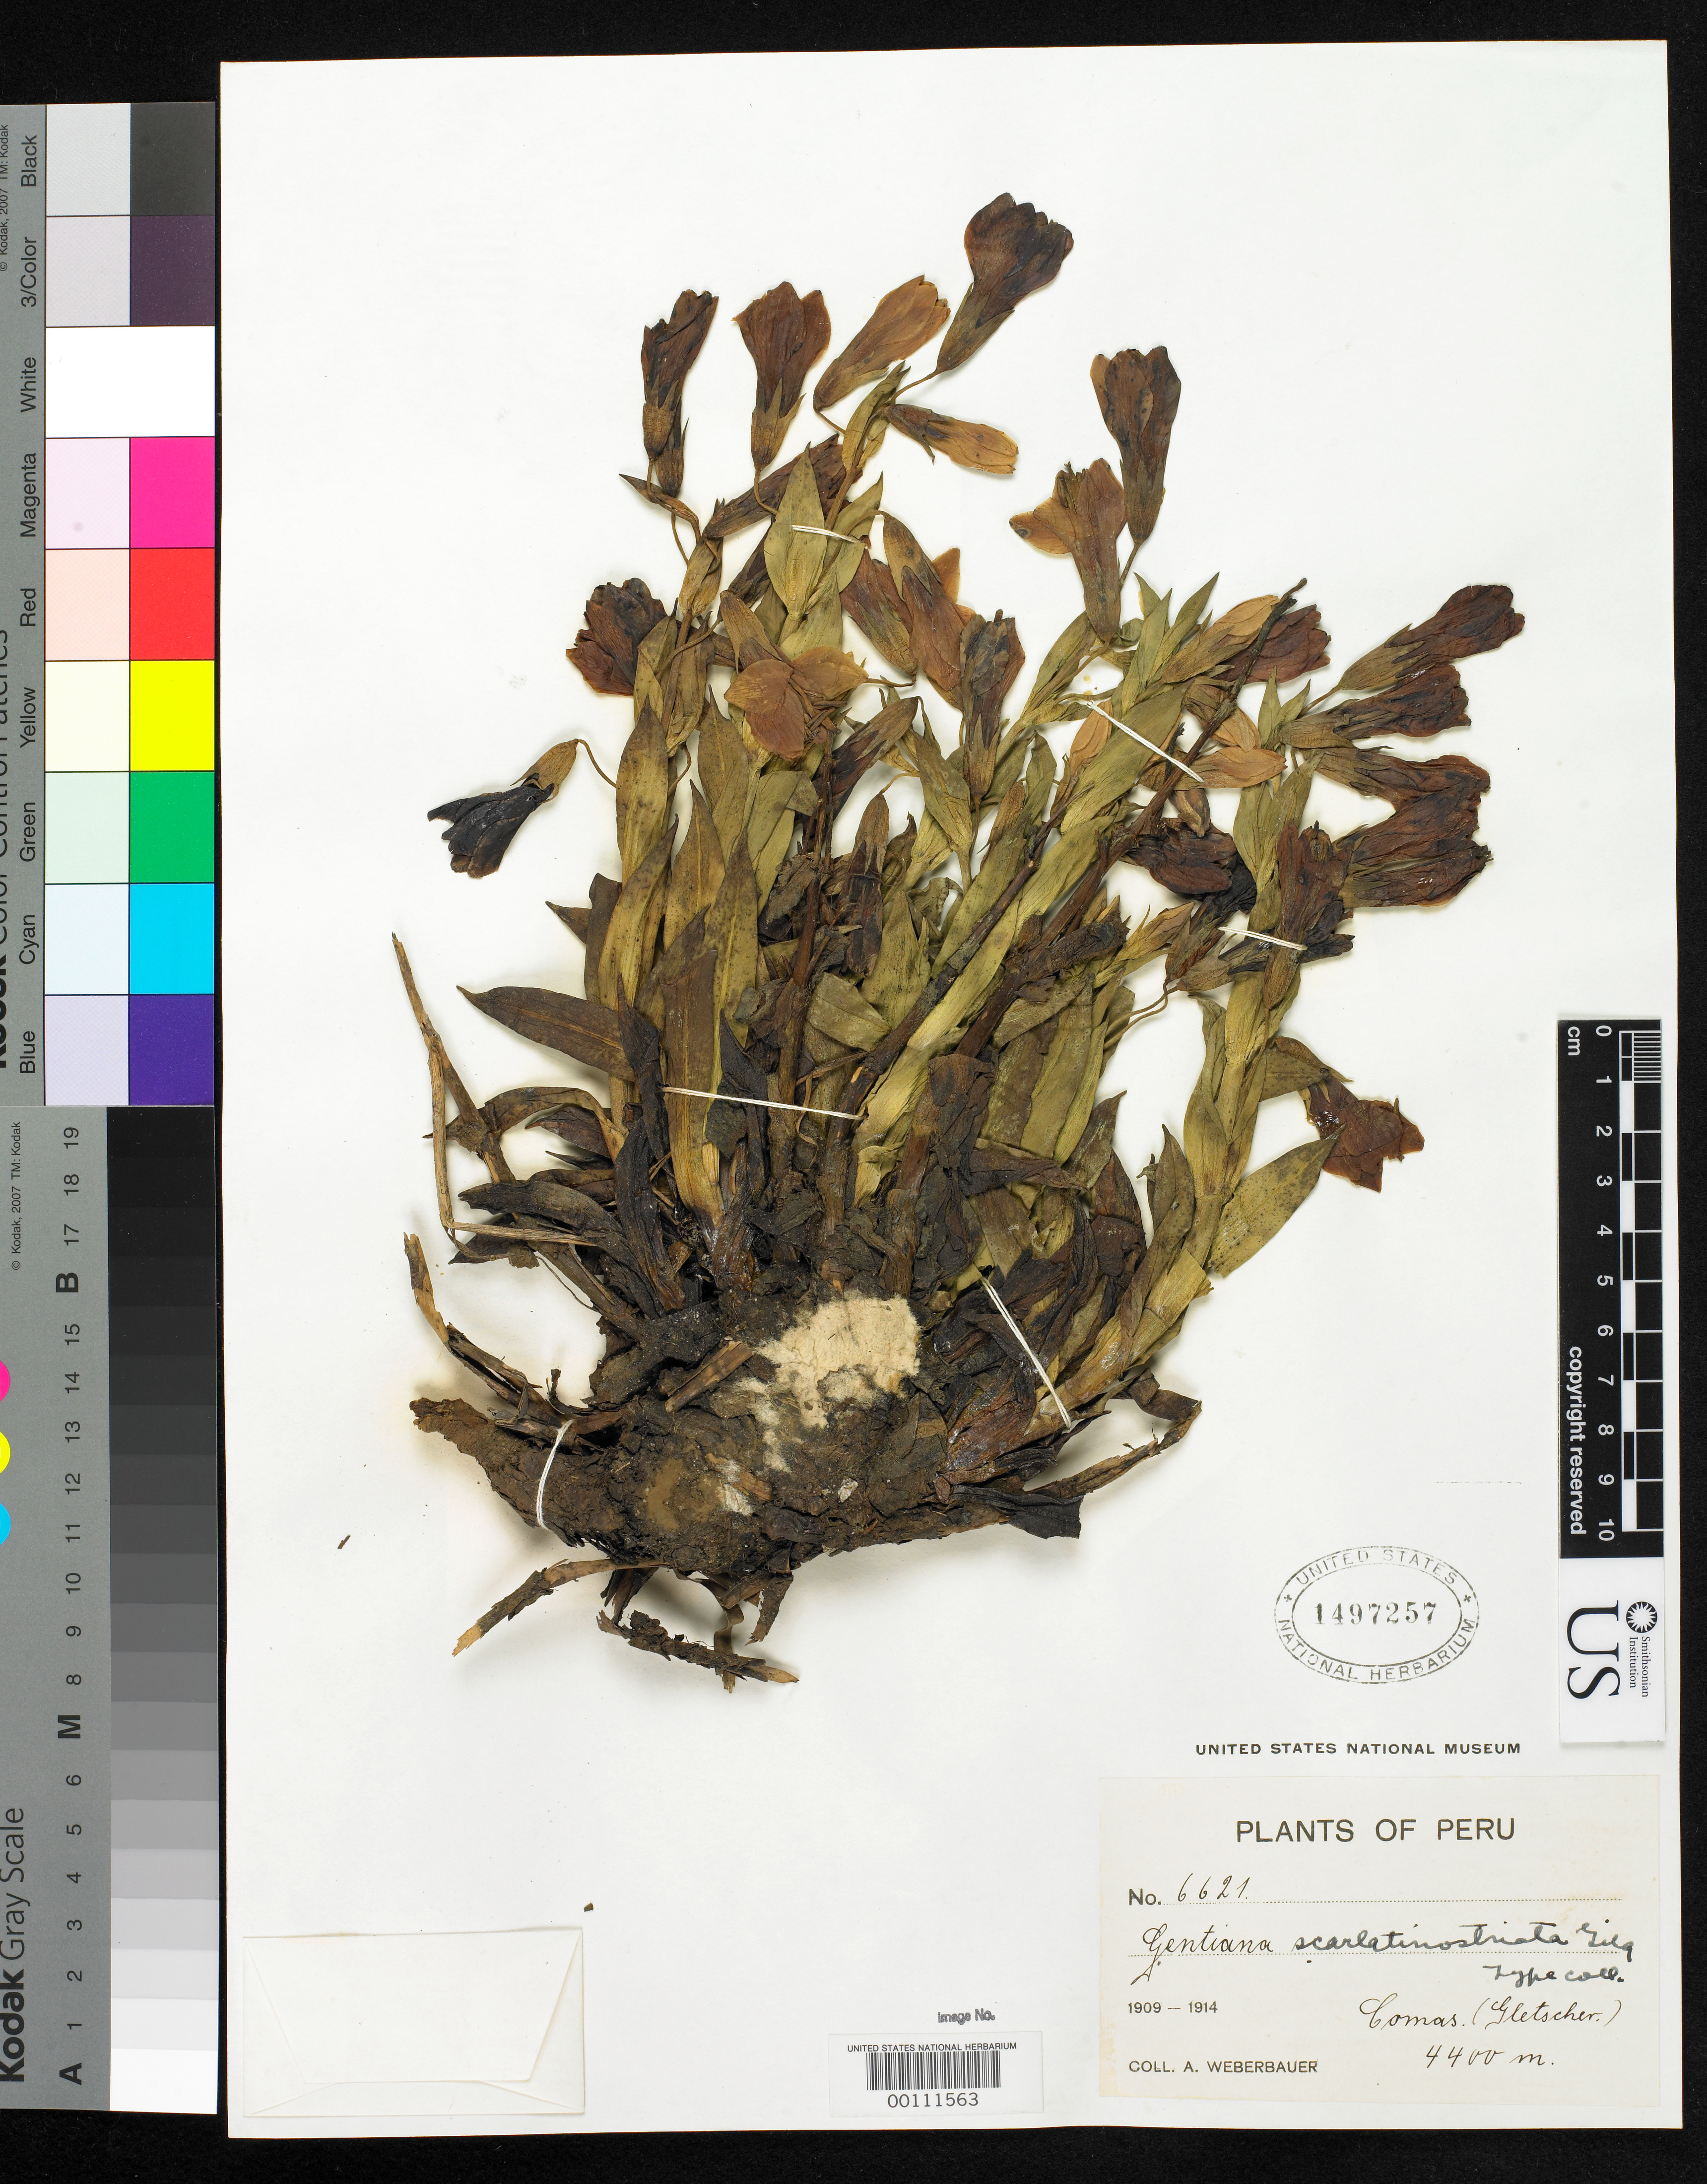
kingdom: Plantae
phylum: Tracheophyta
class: Magnoliopsida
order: Gentianales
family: Gentianaceae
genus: Gentiana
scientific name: Gentiana scarlatinostriata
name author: Gilg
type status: Isotype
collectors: A. Weberbauer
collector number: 6621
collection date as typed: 1909 to -- --- 1914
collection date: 1909/1914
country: Peru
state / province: Junín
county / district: Jauja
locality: Comas.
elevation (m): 4400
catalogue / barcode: US 1497257